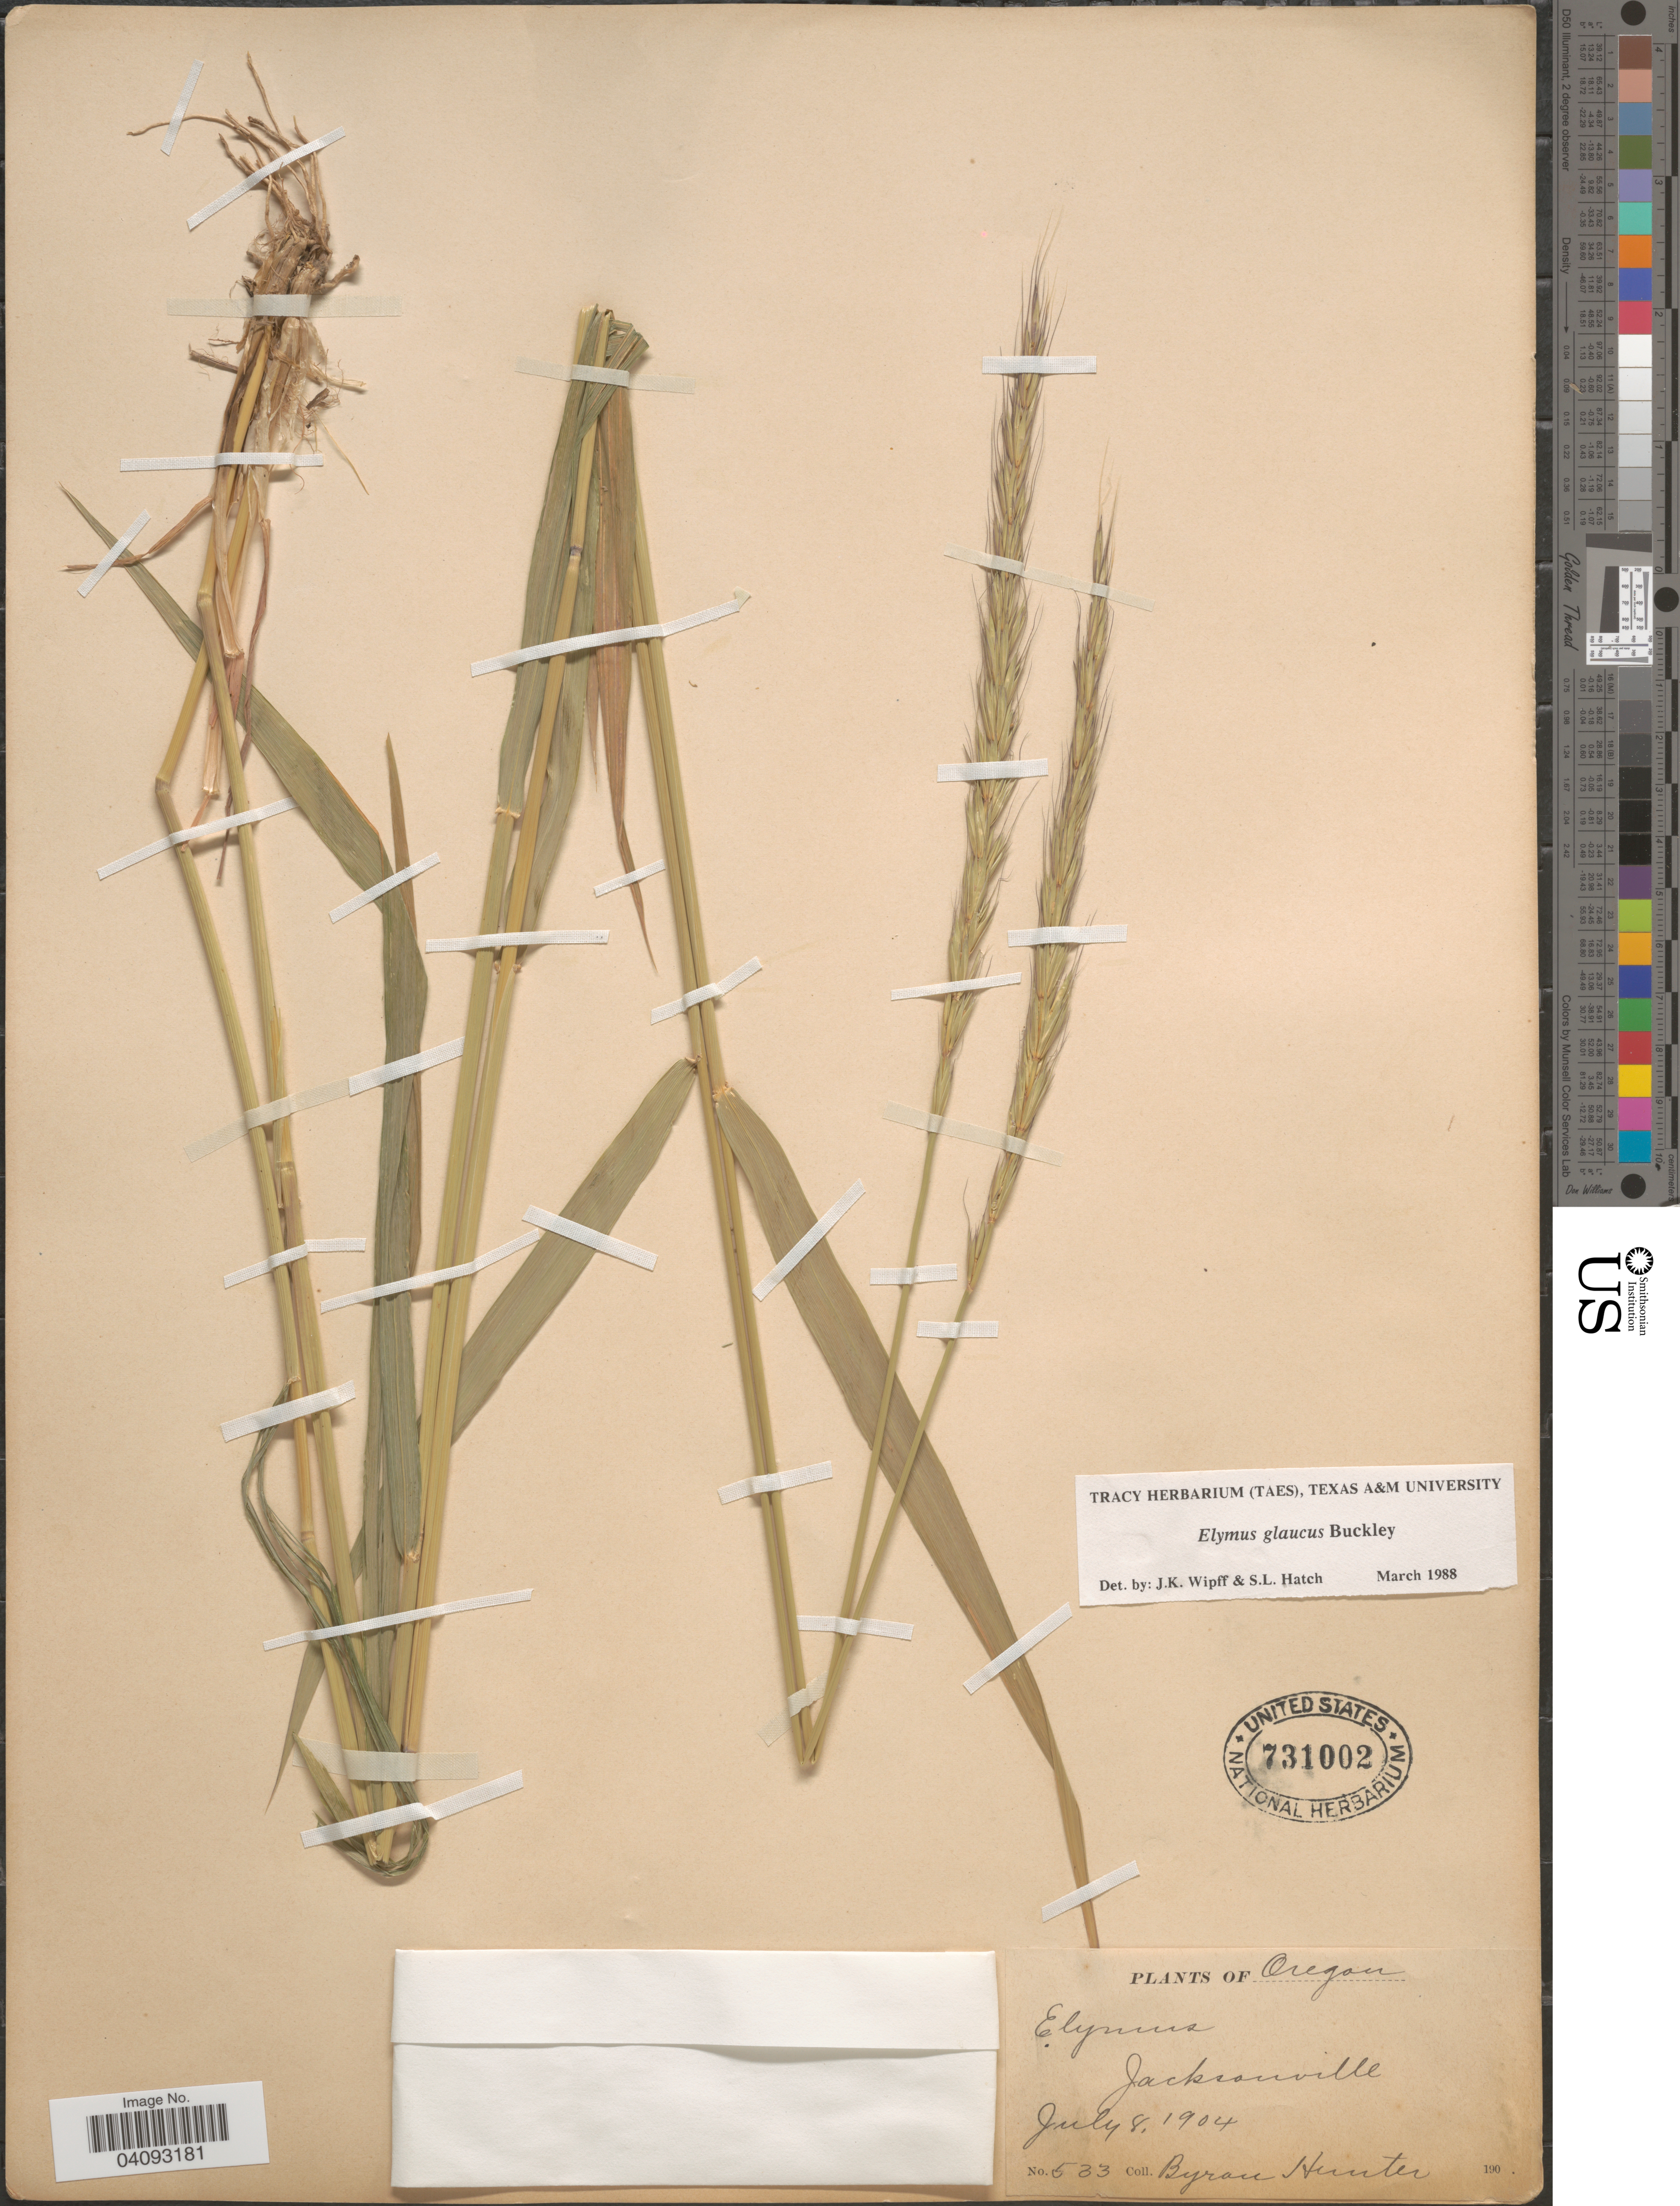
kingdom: Plantae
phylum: Tracheophyta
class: Liliopsida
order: Poales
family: Poaceae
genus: Elymus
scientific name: Elymus glaucus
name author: Buckley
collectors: B. Hunter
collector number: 533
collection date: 1904-07-08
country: United States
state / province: Oregon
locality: Jacksonville.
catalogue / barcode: US 731002